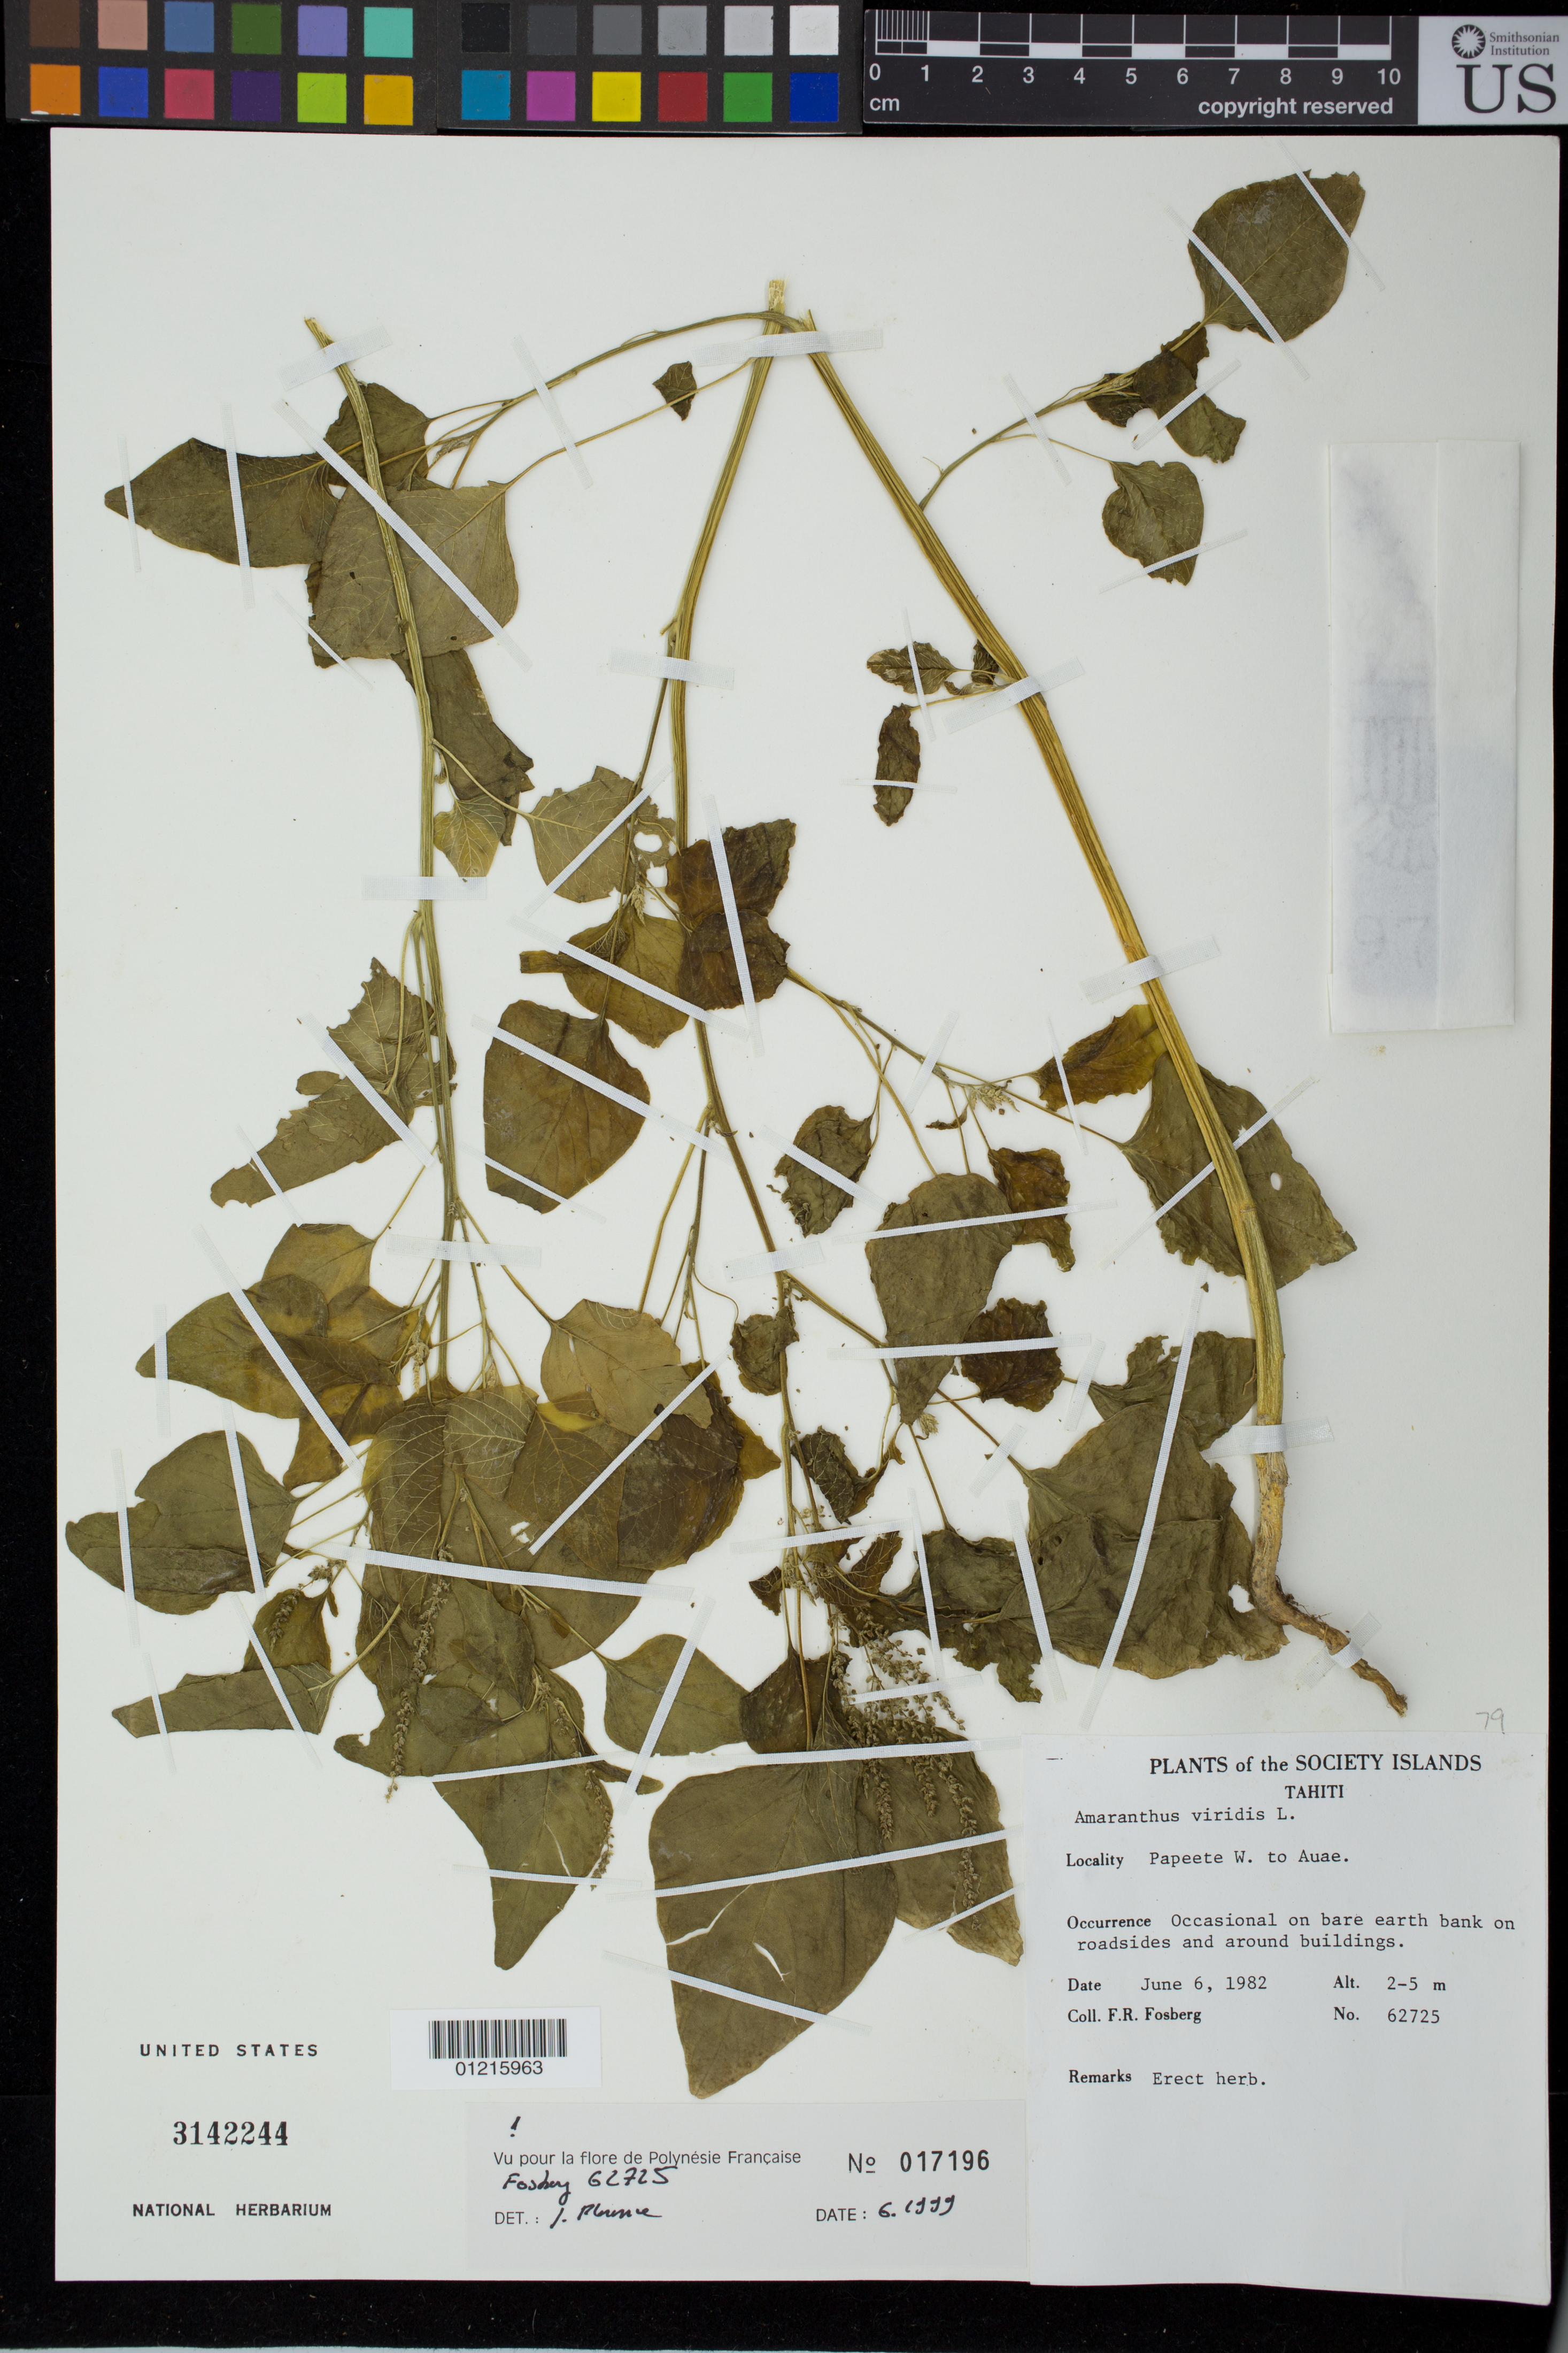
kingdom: Plantae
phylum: Tracheophyta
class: Magnoliopsida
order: Caryophyllales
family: Amaranthaceae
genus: Amaranthus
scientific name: Amaranthus viridis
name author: L.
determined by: Florence, J.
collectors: F. R. Fosberg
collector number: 62725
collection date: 1982-06-06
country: French Polynesia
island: Tahiti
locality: Papeete W. to Auae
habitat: roadsides and around buildings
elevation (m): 2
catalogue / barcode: US 3142244